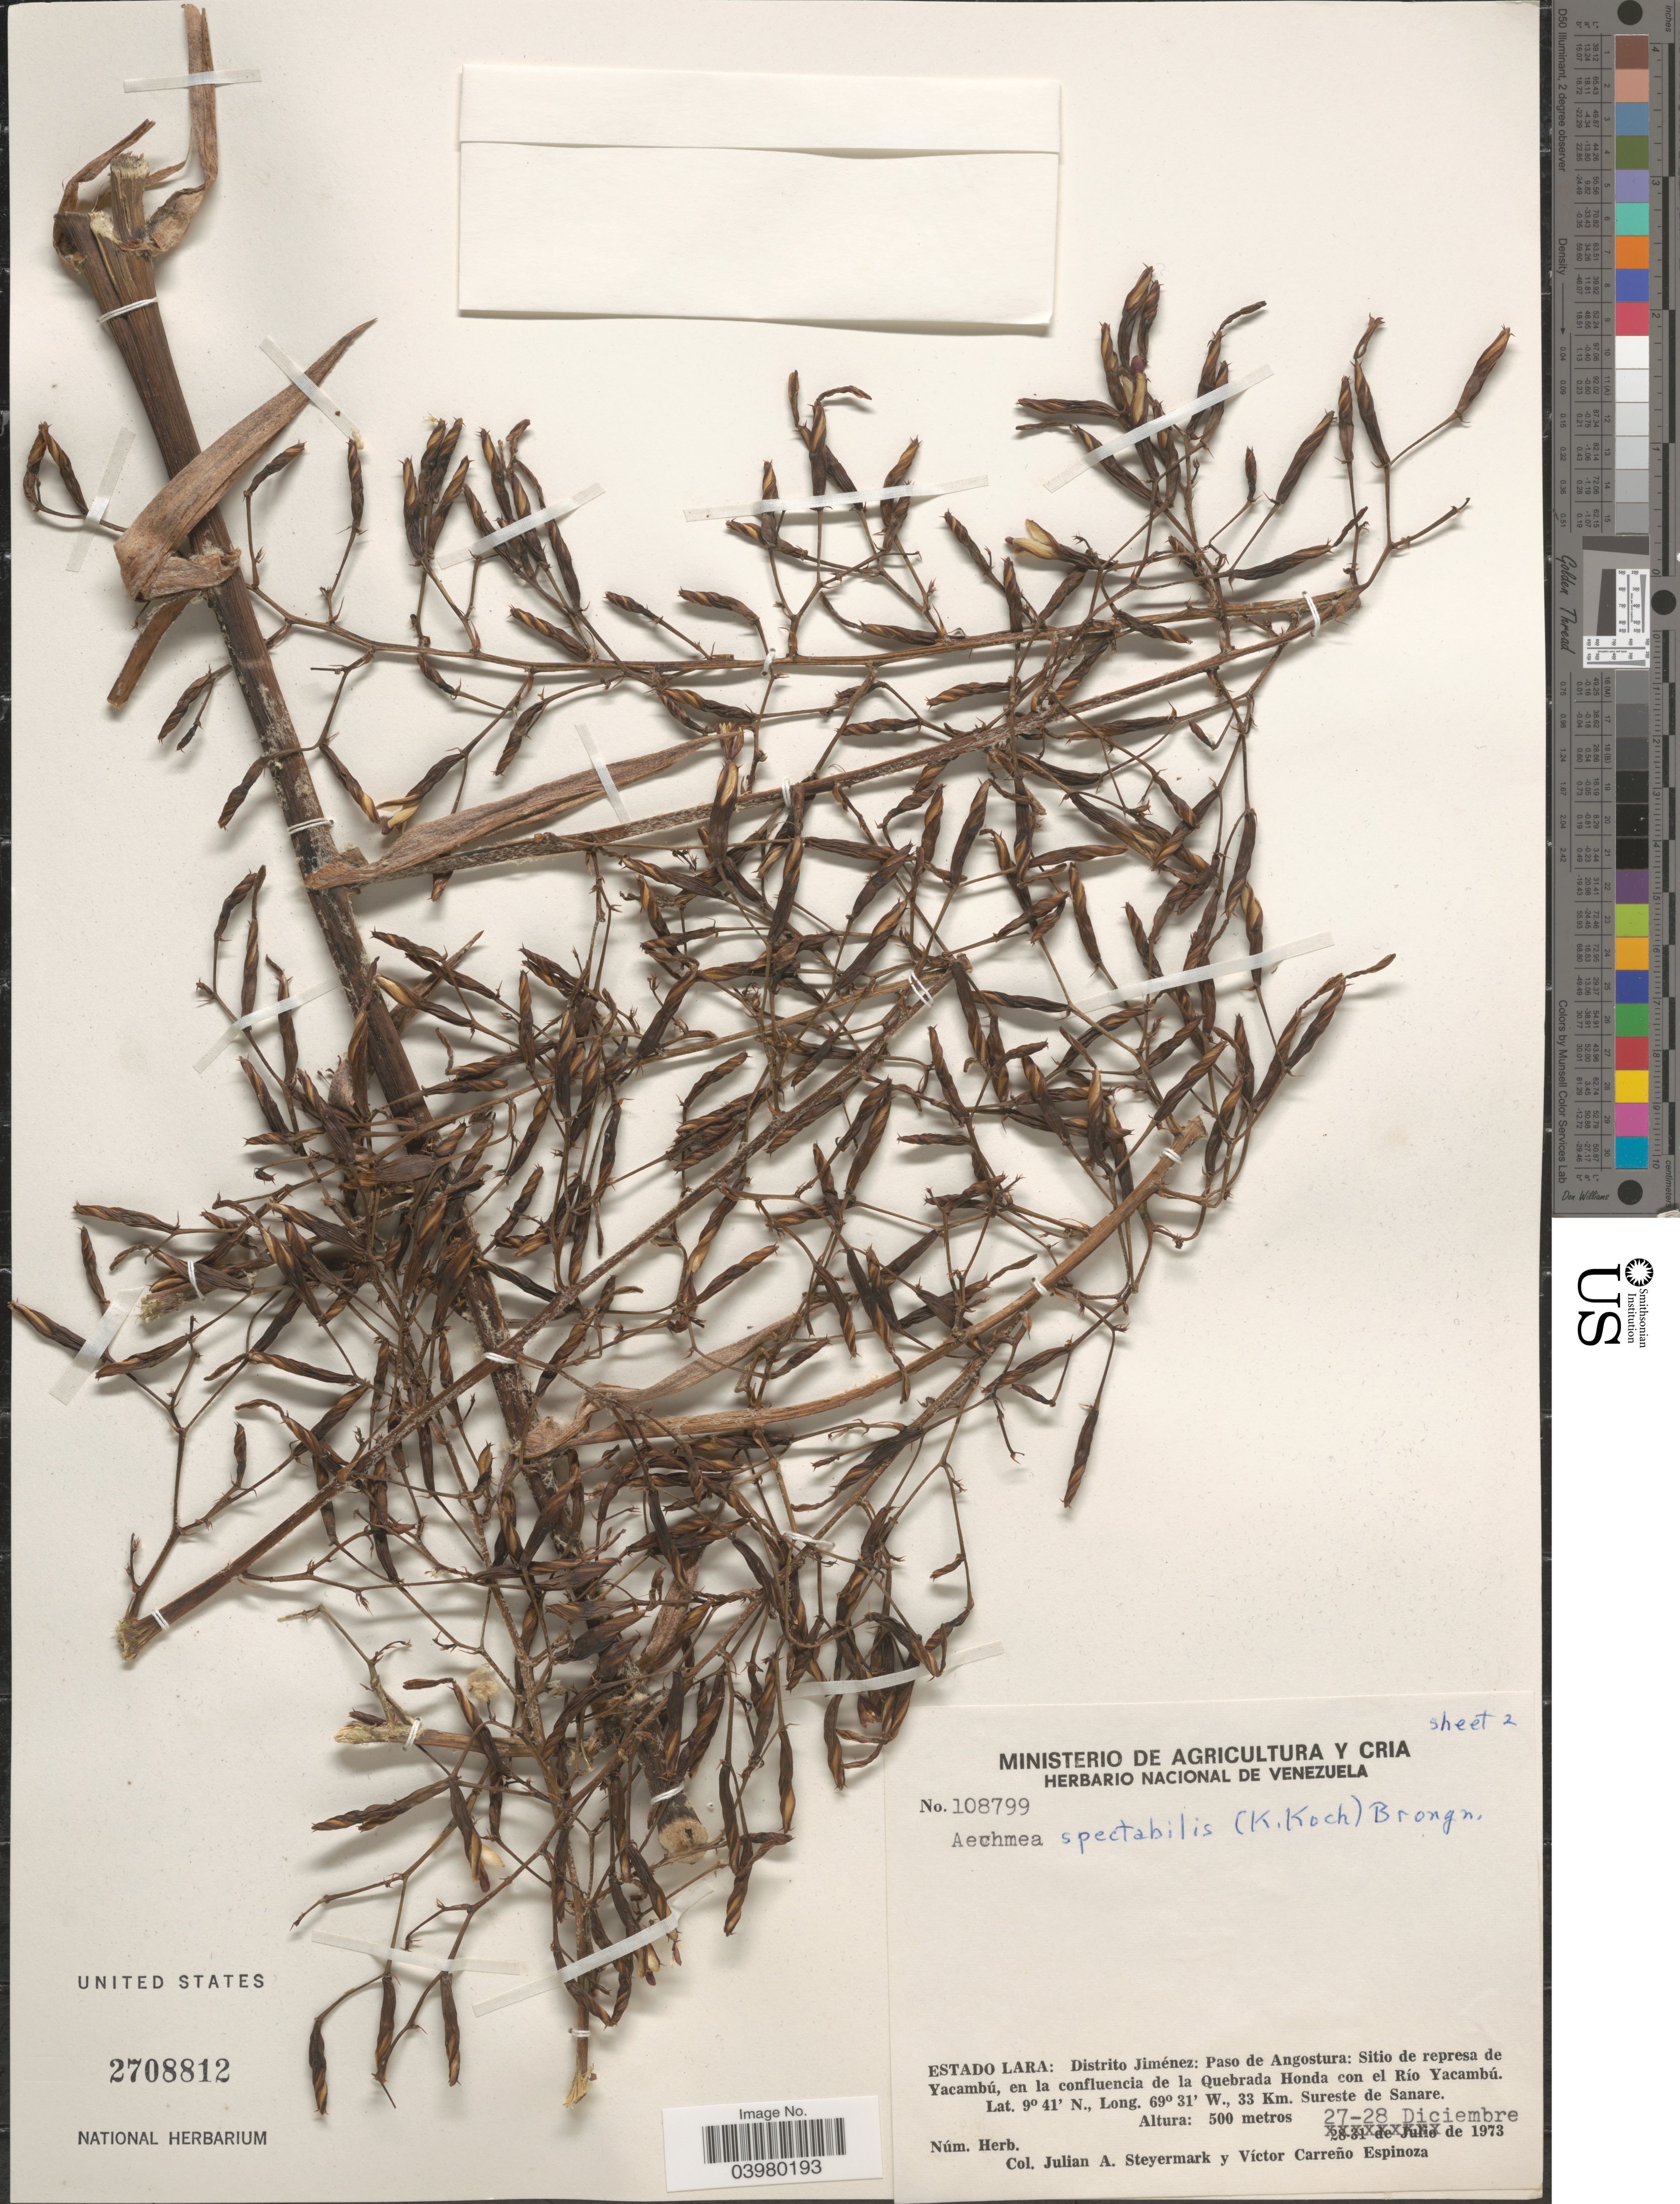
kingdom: Plantae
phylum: Tracheophyta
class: Liliopsida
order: Poales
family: Bromeliaceae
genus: Aechmea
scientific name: Aechmea spectabilis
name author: Brongn. ex Houllet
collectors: J. Steyermark & V. Espinoza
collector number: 108799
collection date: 1973-12-27/1973-12-28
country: Venezuela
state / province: Lara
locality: Distrito Jiménez: Paso de Angostura: Sitio de represa de Yacambú, en la confluencia de la Quebrada Honda con el Río Yacambú.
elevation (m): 500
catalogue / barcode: US 2708812